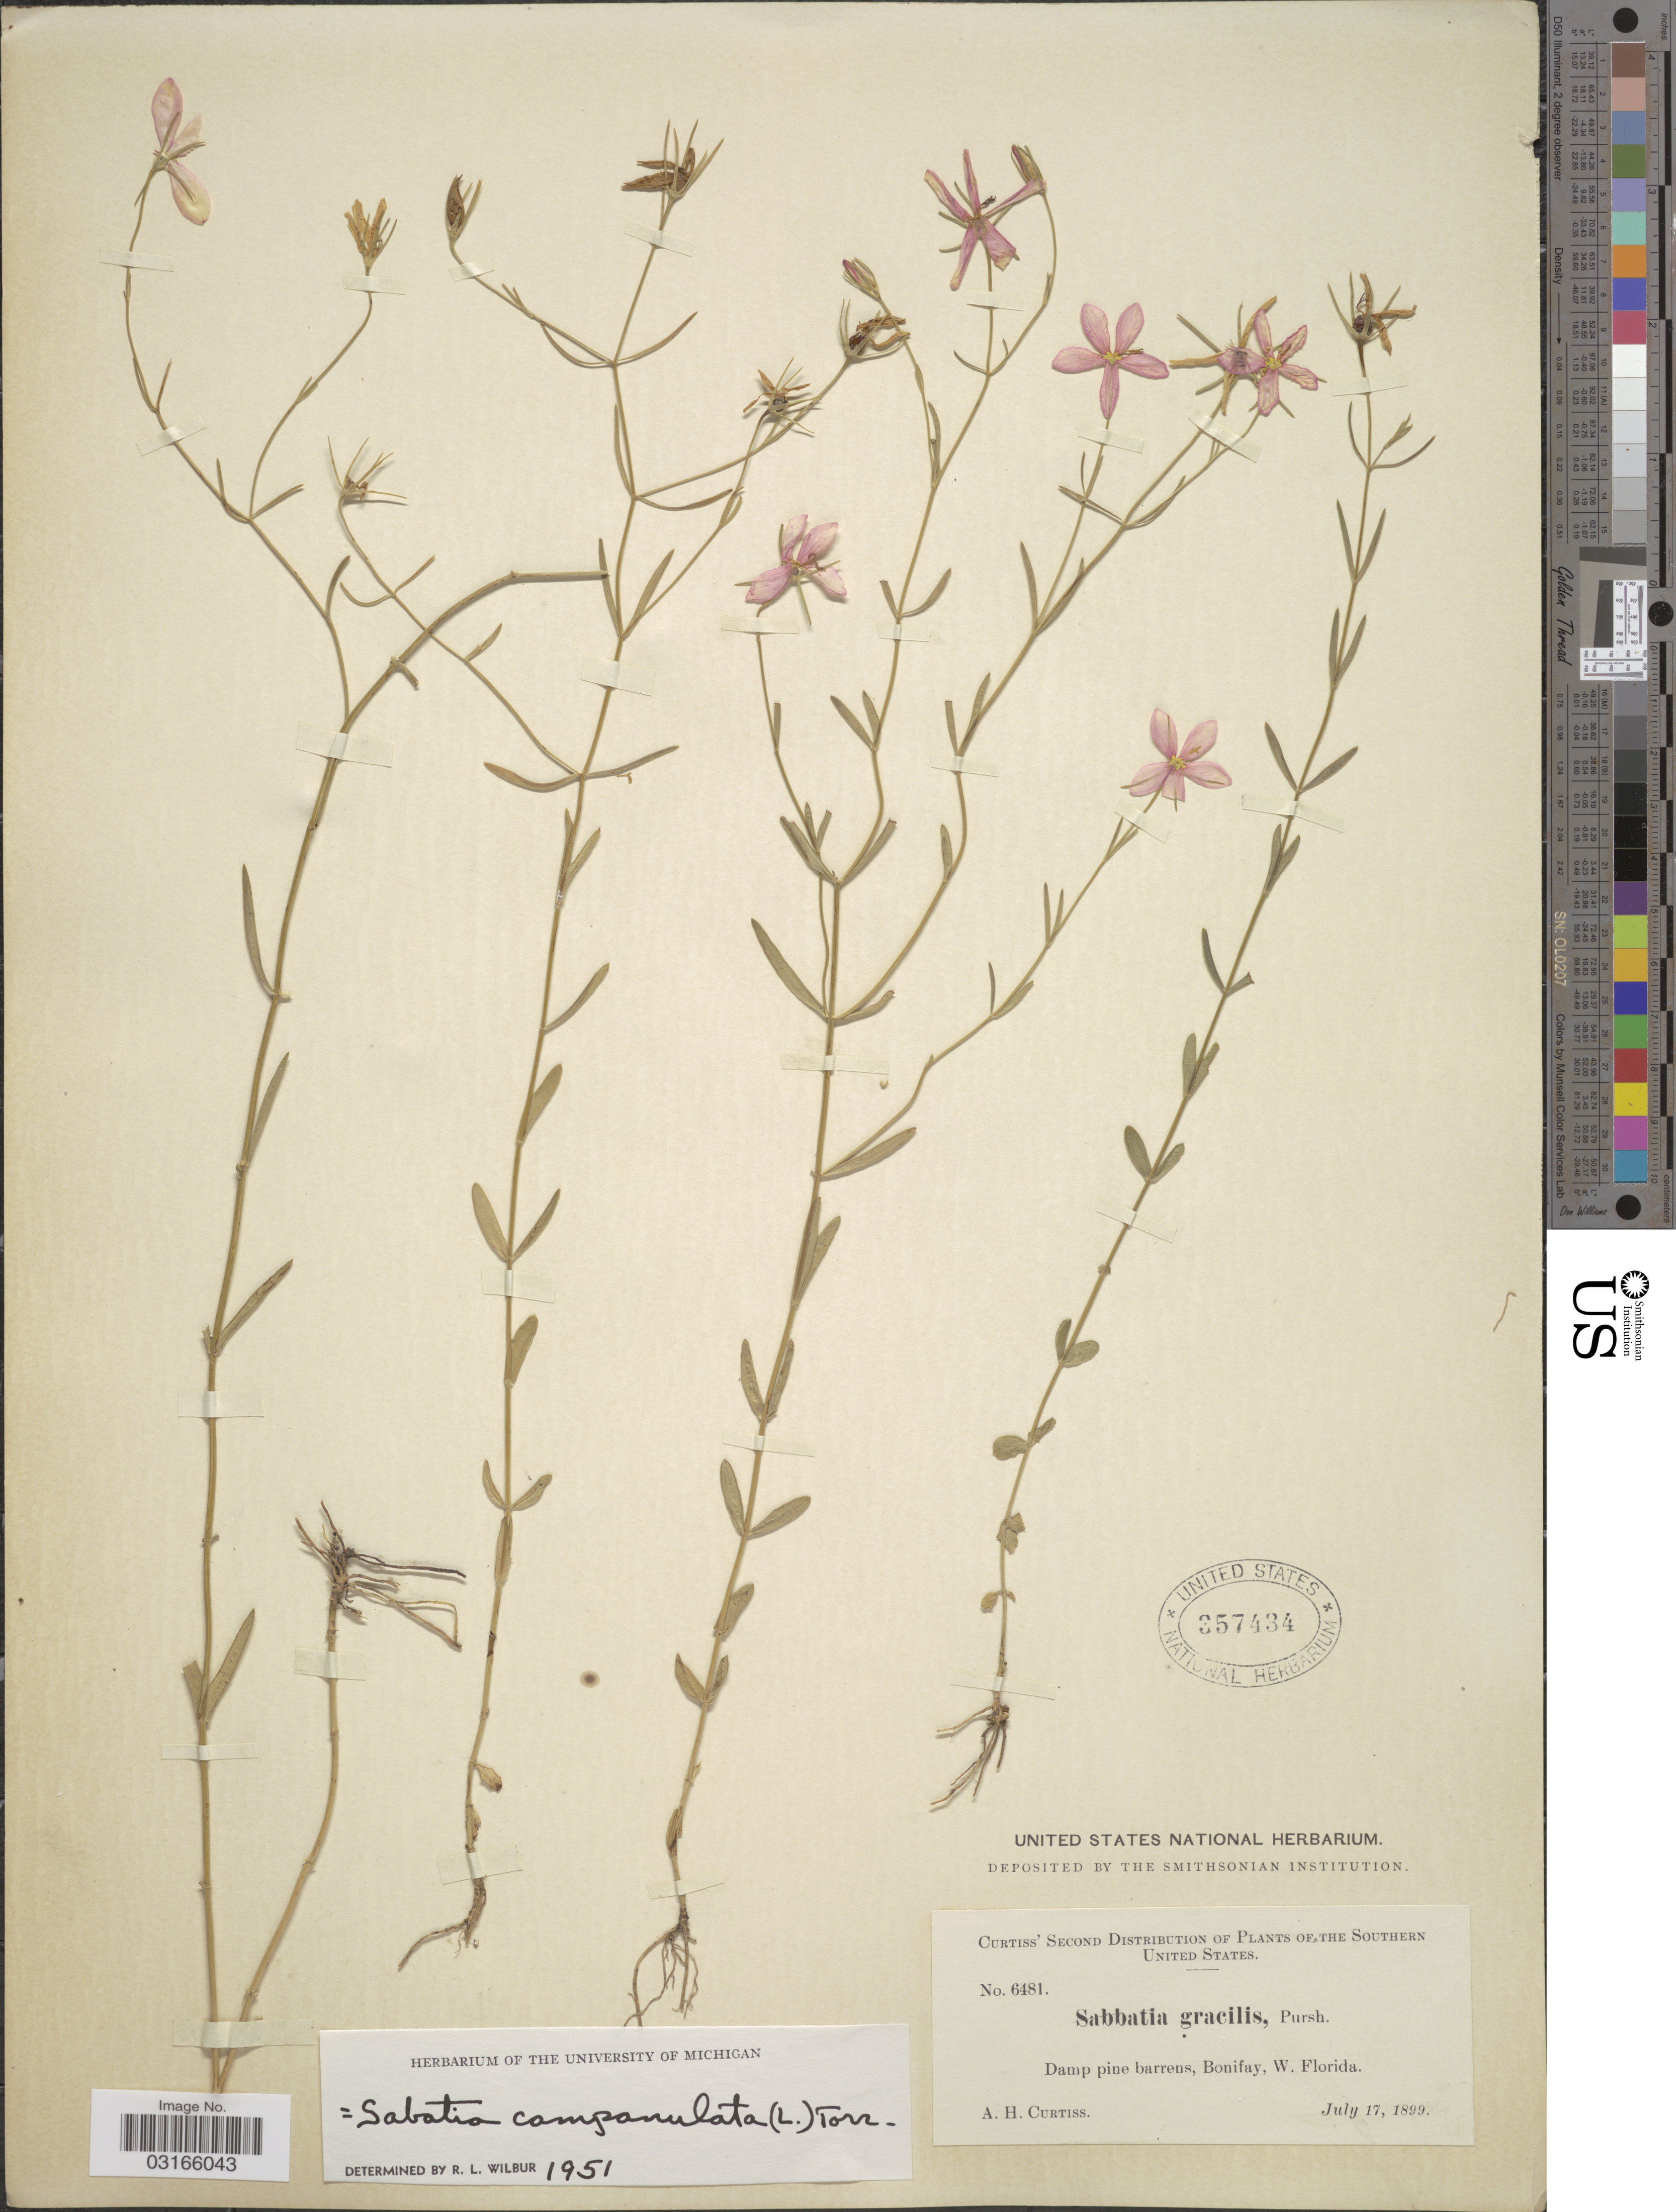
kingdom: Plantae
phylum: Tracheophyta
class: Magnoliopsida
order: Gentianales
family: Gentianaceae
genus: Sabatia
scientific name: Sabatia campanulata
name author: (L.) Torr.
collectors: A. H. Curtiss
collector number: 6481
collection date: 1899-07-17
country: United States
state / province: Florida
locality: The Southern United States, Damp pine barrens, Bonifay, W. Florida.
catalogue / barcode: US 357434